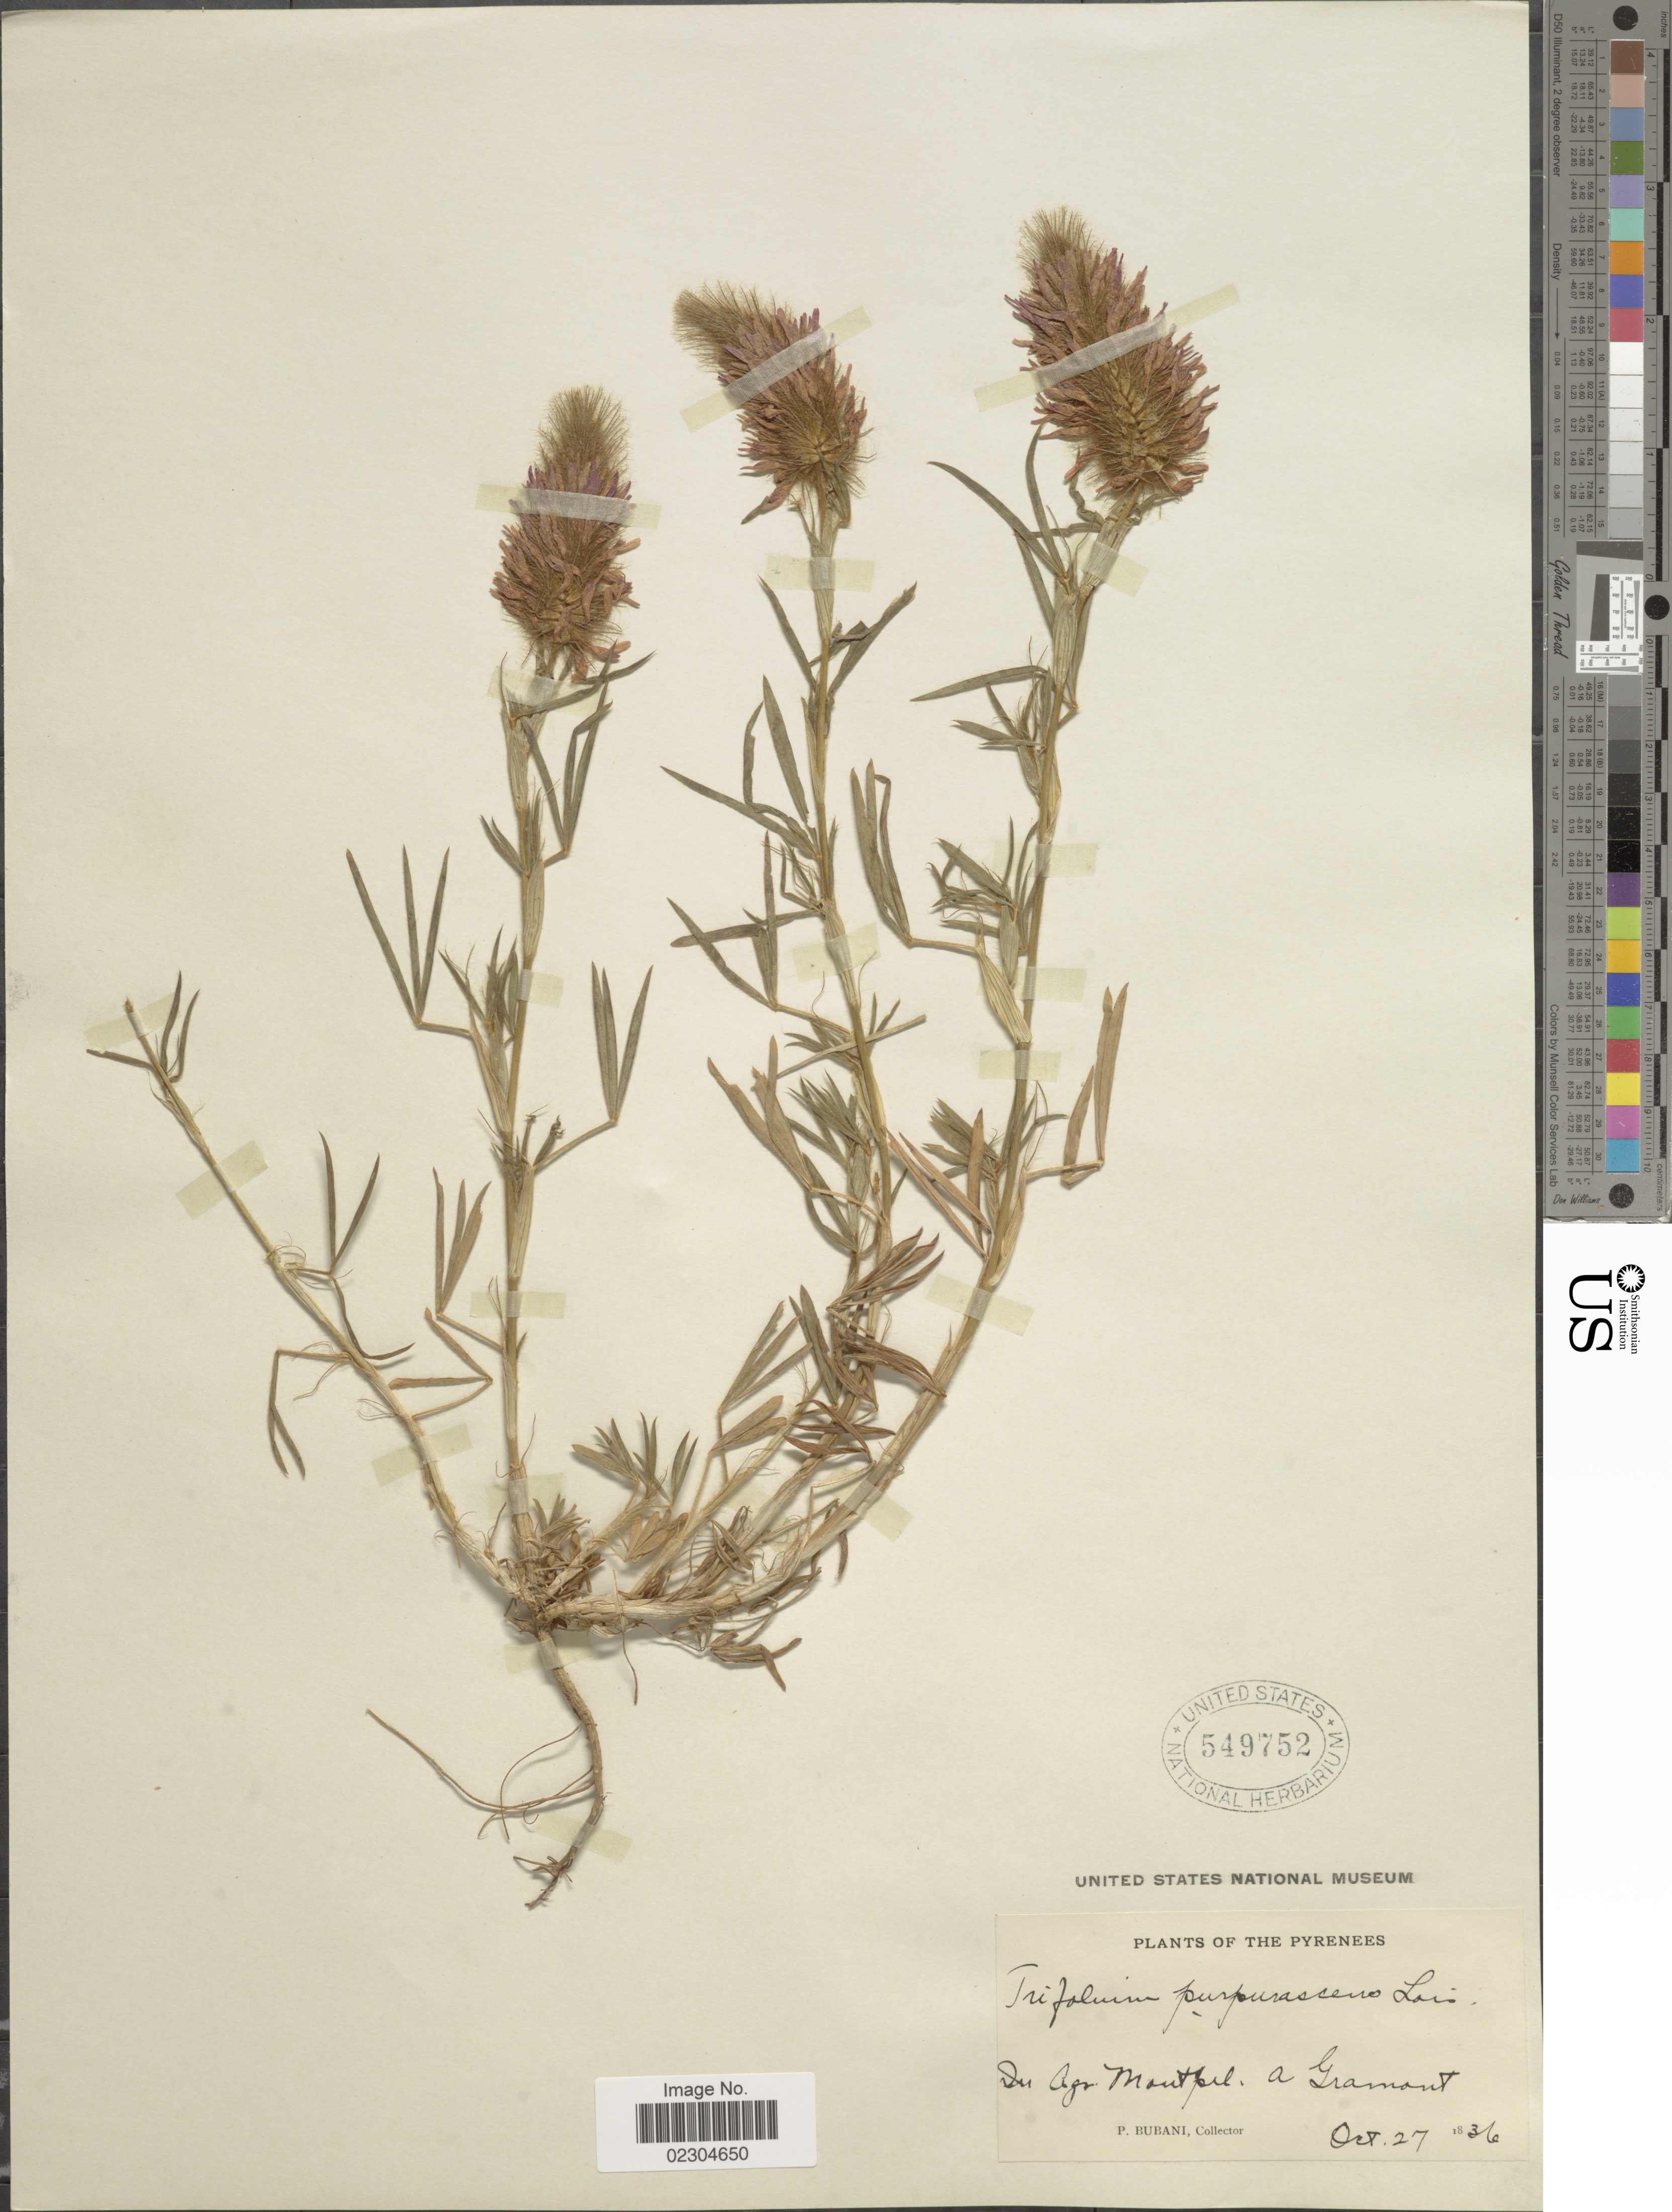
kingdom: Plantae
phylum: Tracheophyta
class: Magnoliopsida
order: Fabales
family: Fabaceae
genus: Trifolium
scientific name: Trifolium purpureum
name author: Loisel.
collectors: P. Bubani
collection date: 1836-10-27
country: France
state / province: Occitanie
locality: The Pyrenees, Du Agr. Montpel. a Gramont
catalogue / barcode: US 549752